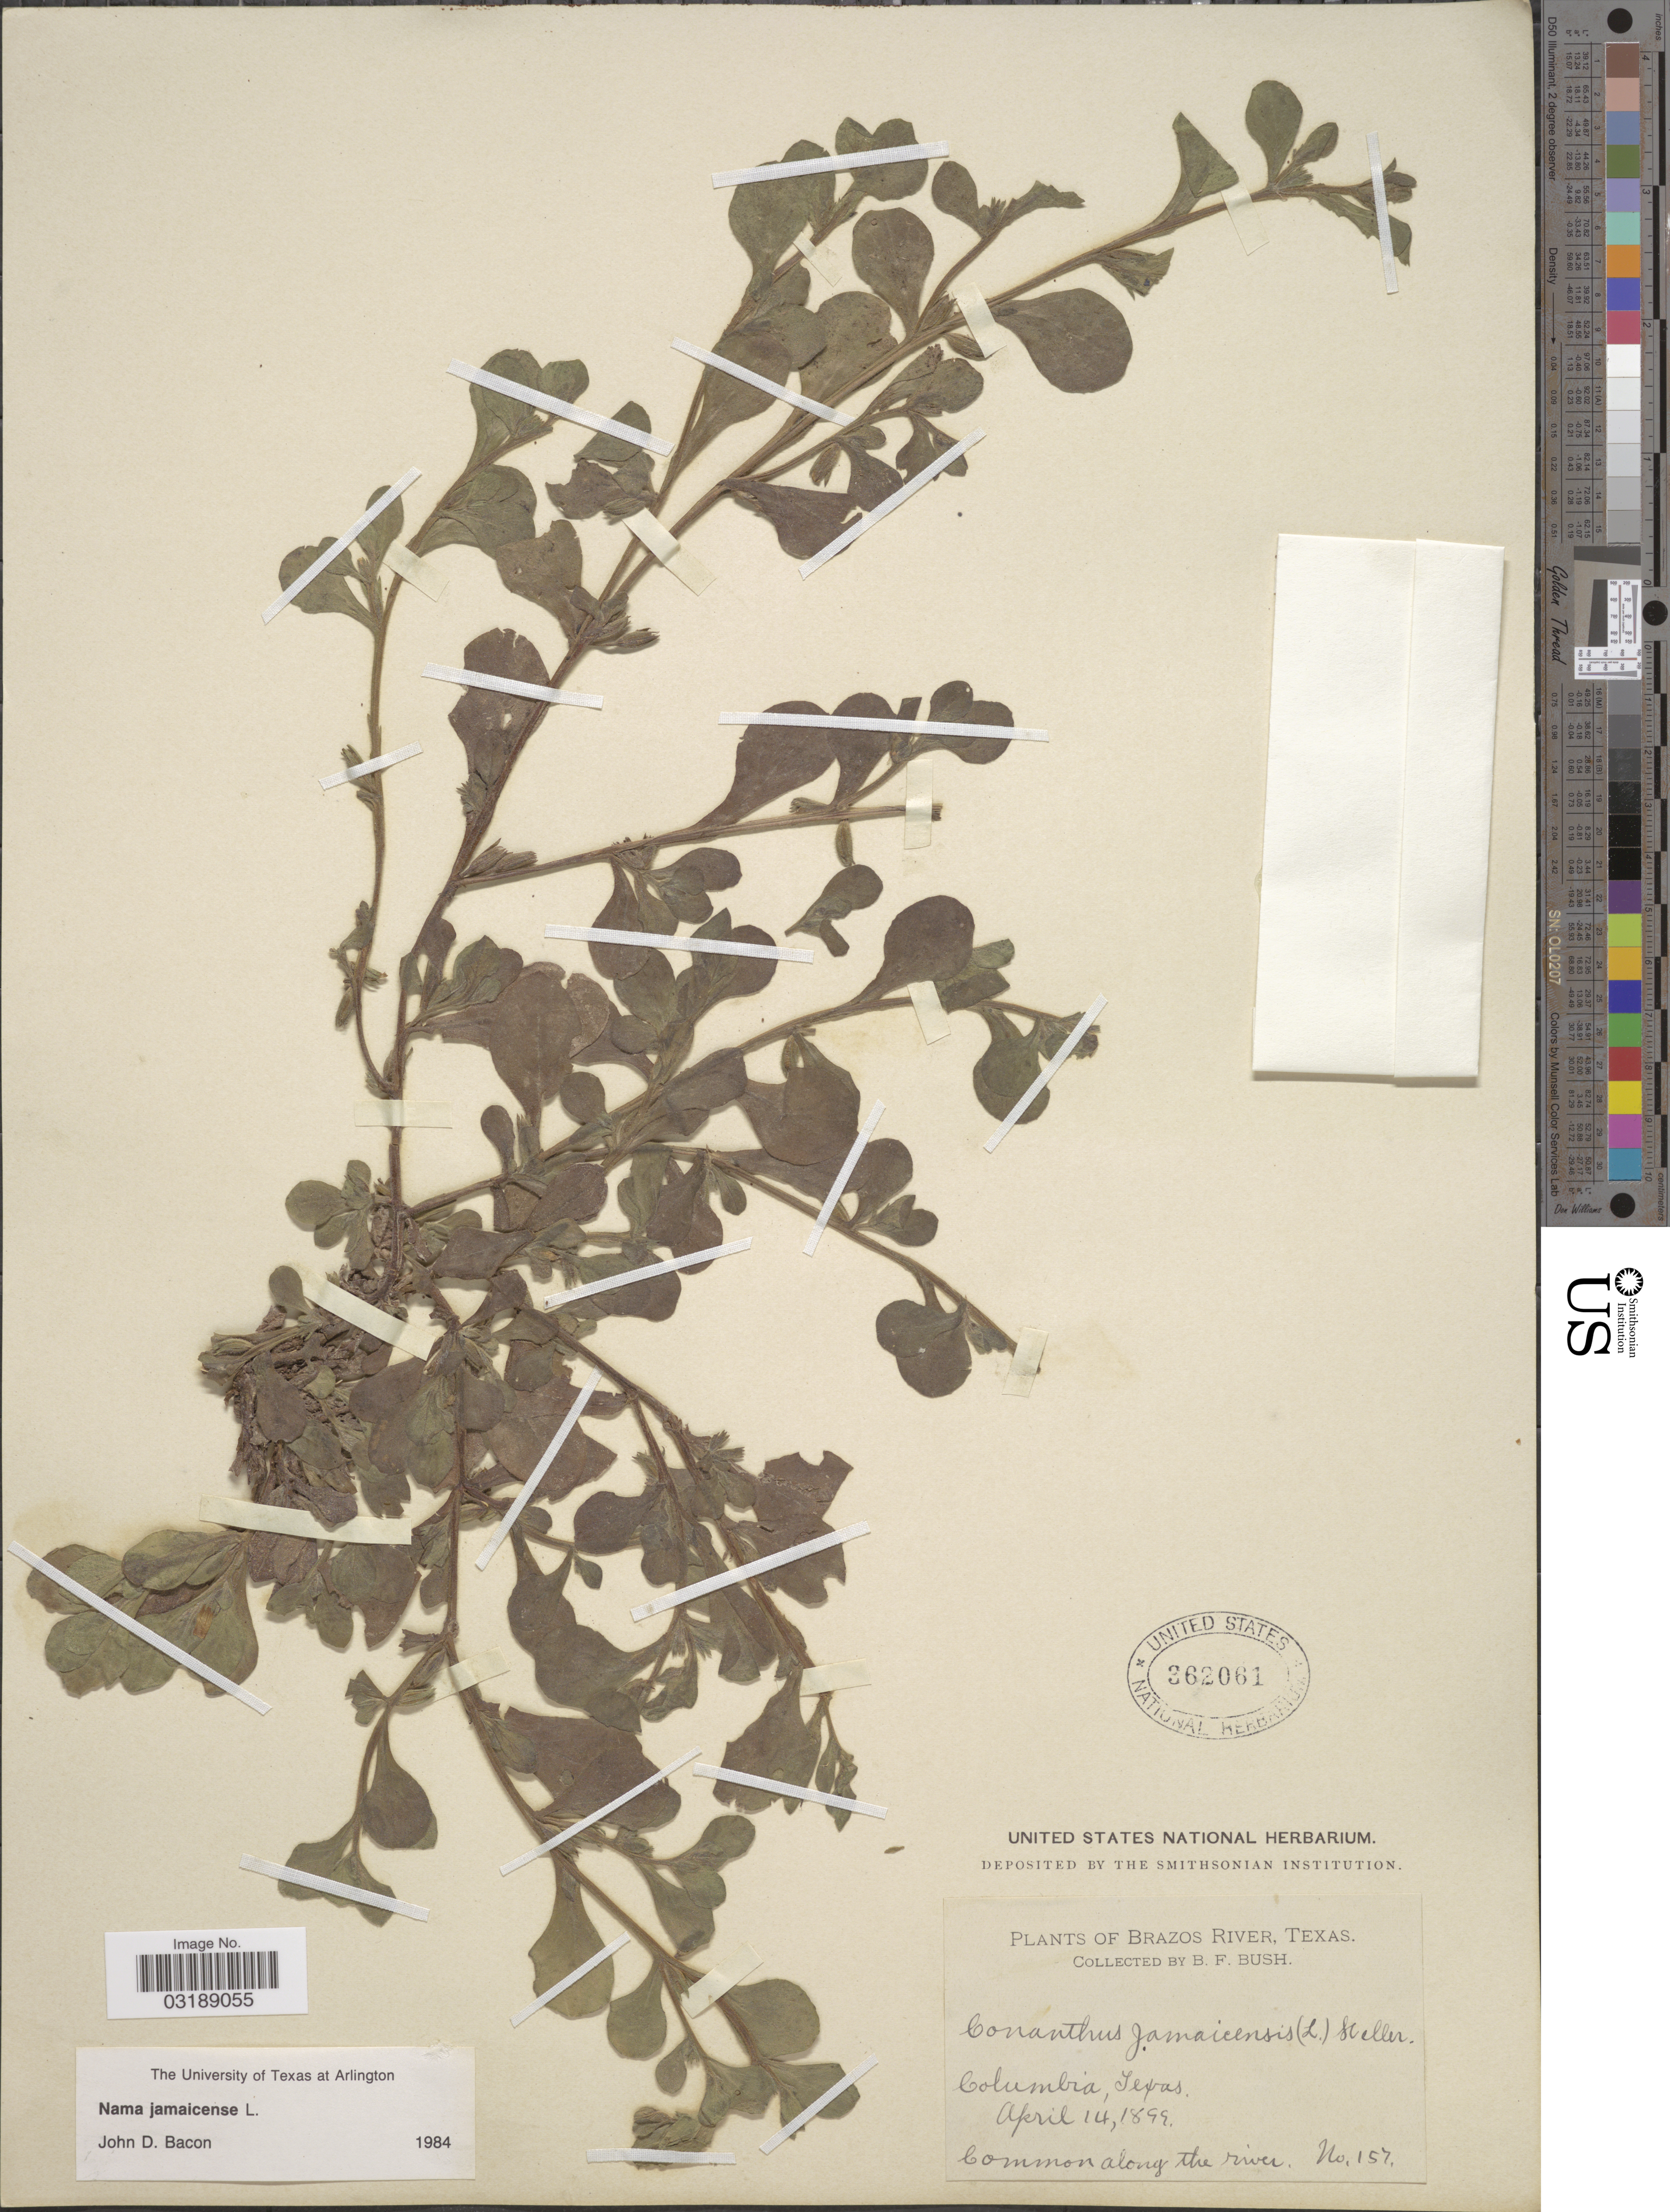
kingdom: Plantae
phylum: Tracheophyta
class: Magnoliopsida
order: Boraginales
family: Namaceae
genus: Nama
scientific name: Nama jamaicensis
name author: L.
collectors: B. F. Bush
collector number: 157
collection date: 1899-04-14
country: United States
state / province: Texas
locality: Brazos River, Columbia.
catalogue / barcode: US 362061